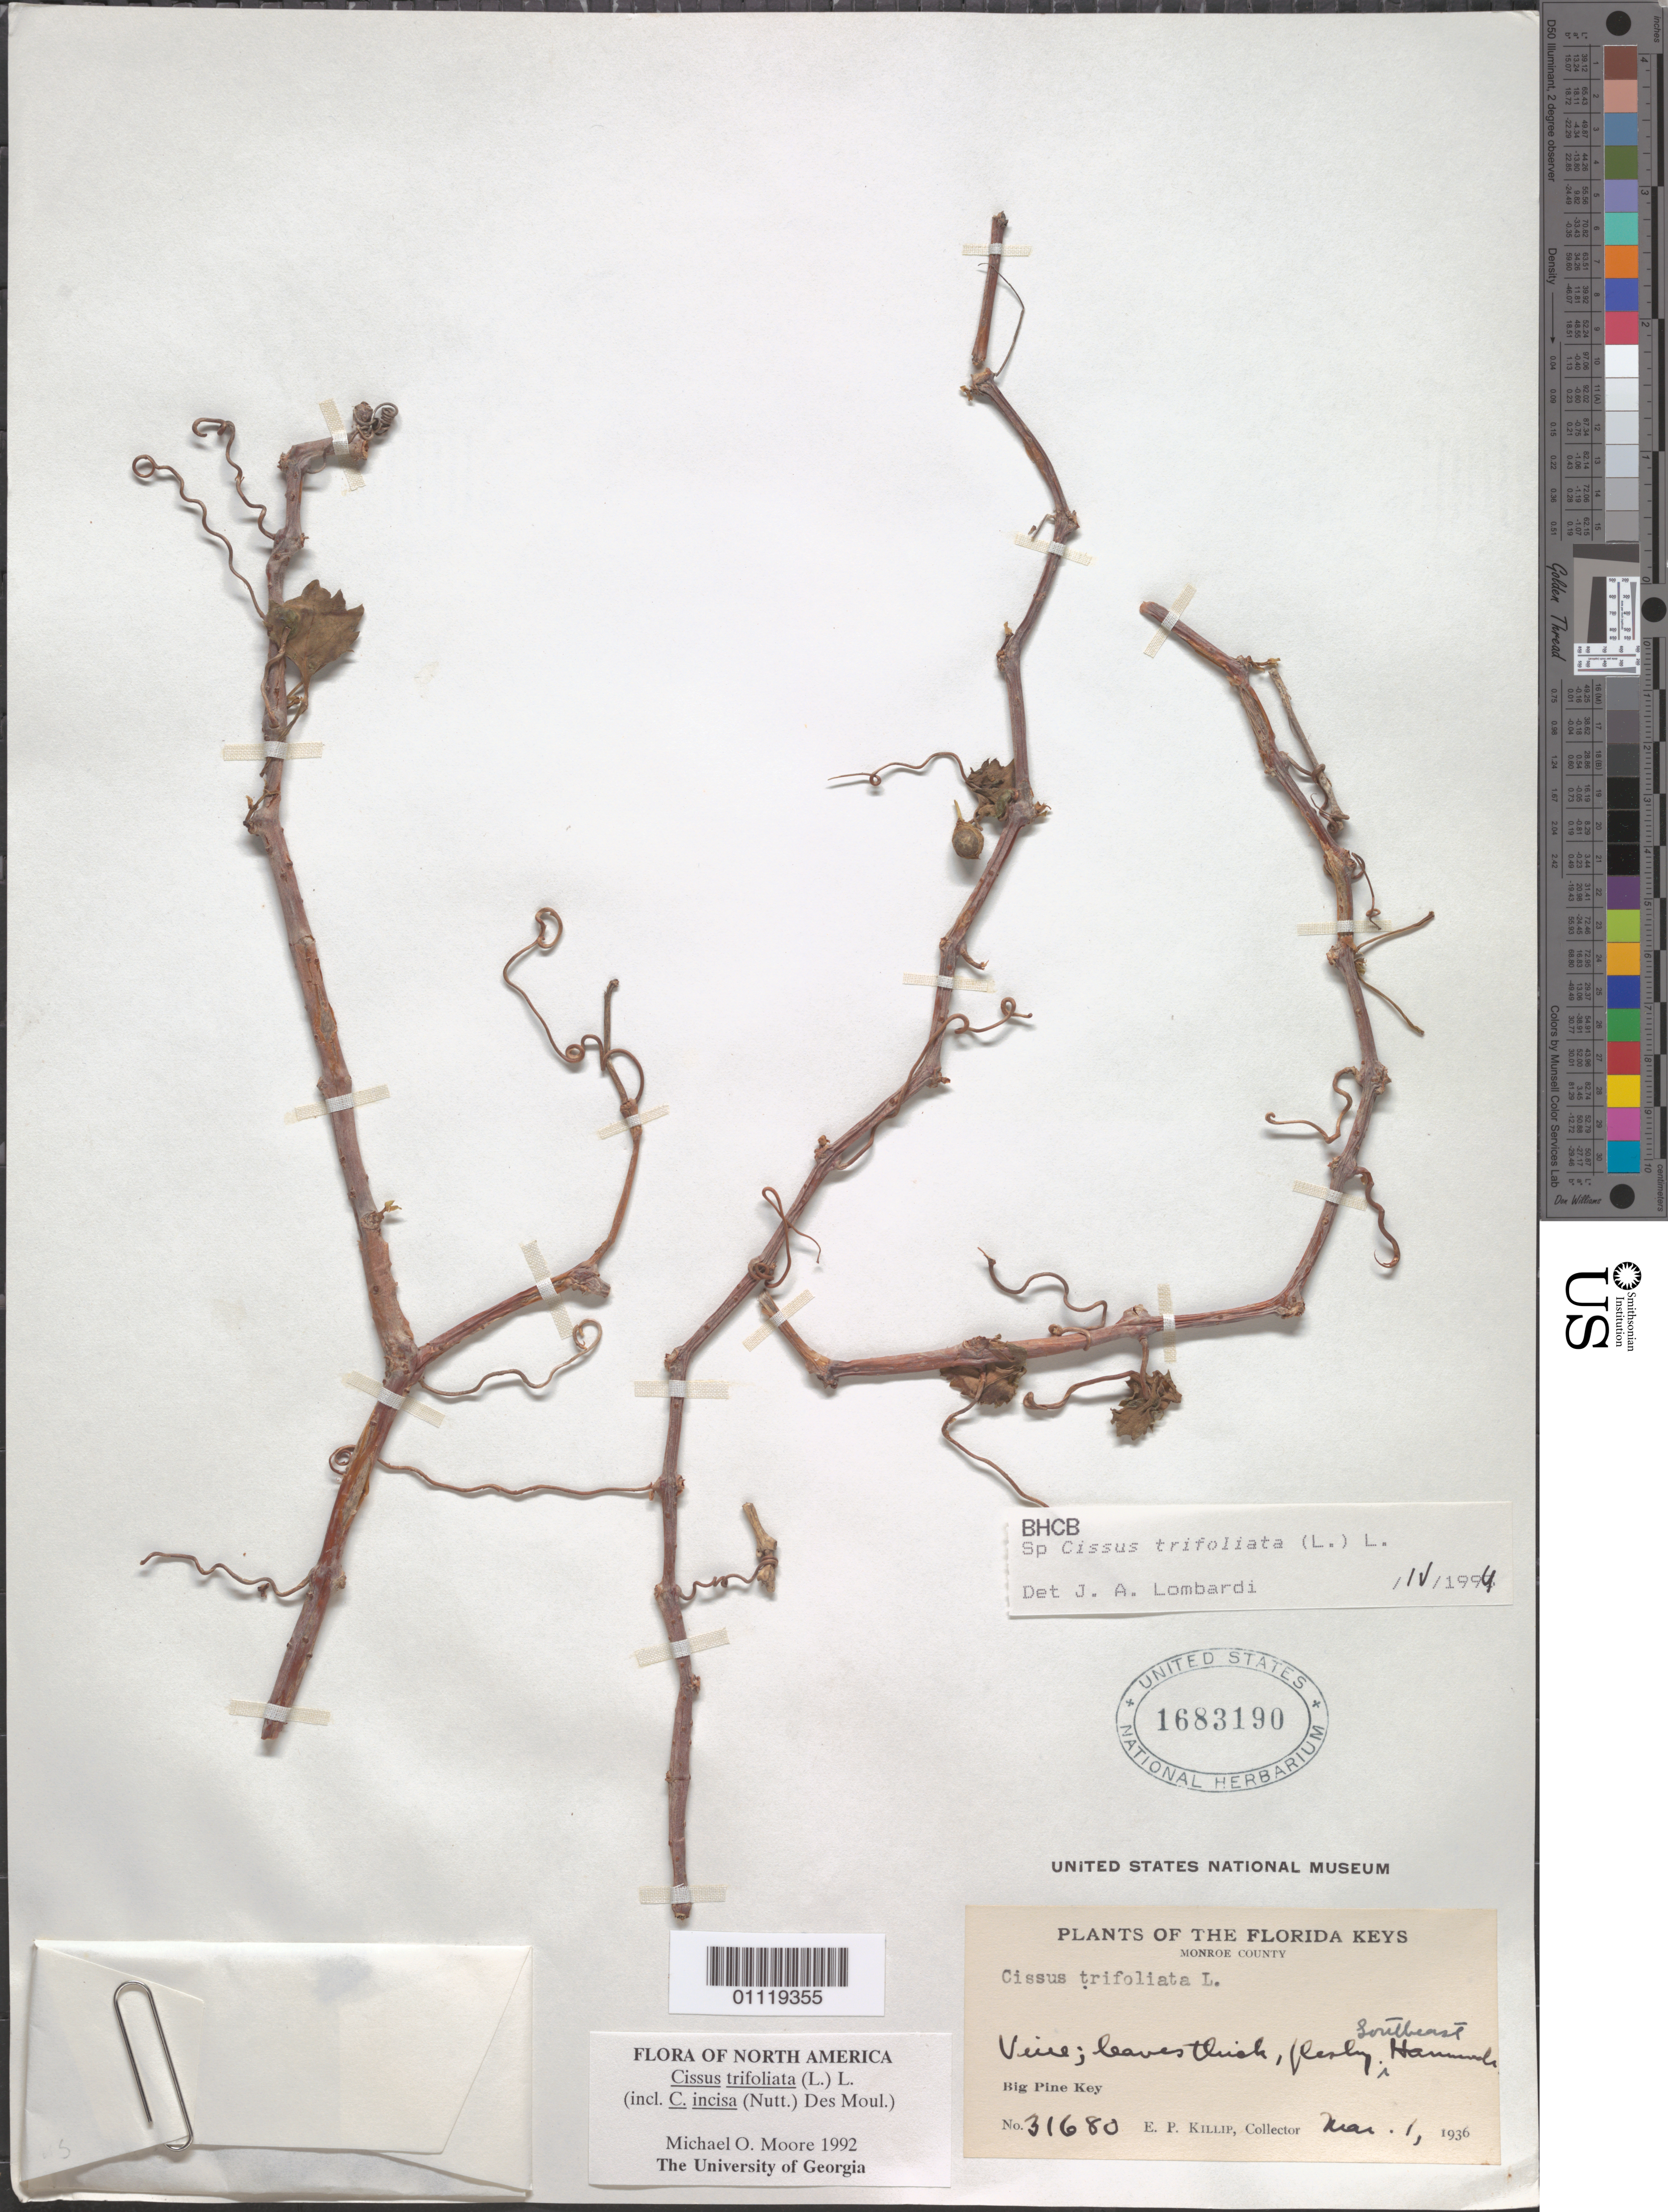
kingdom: Plantae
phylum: Tracheophyta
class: Magnoliopsida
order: Vitales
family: Vitaceae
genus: Cissus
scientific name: Cissus trifoliata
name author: (L.) L.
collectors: E. P. Killip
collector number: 31680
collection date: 1936-03-01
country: United States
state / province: Florida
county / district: Monroe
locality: Big Pine Key.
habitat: Vine.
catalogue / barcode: US 1683190